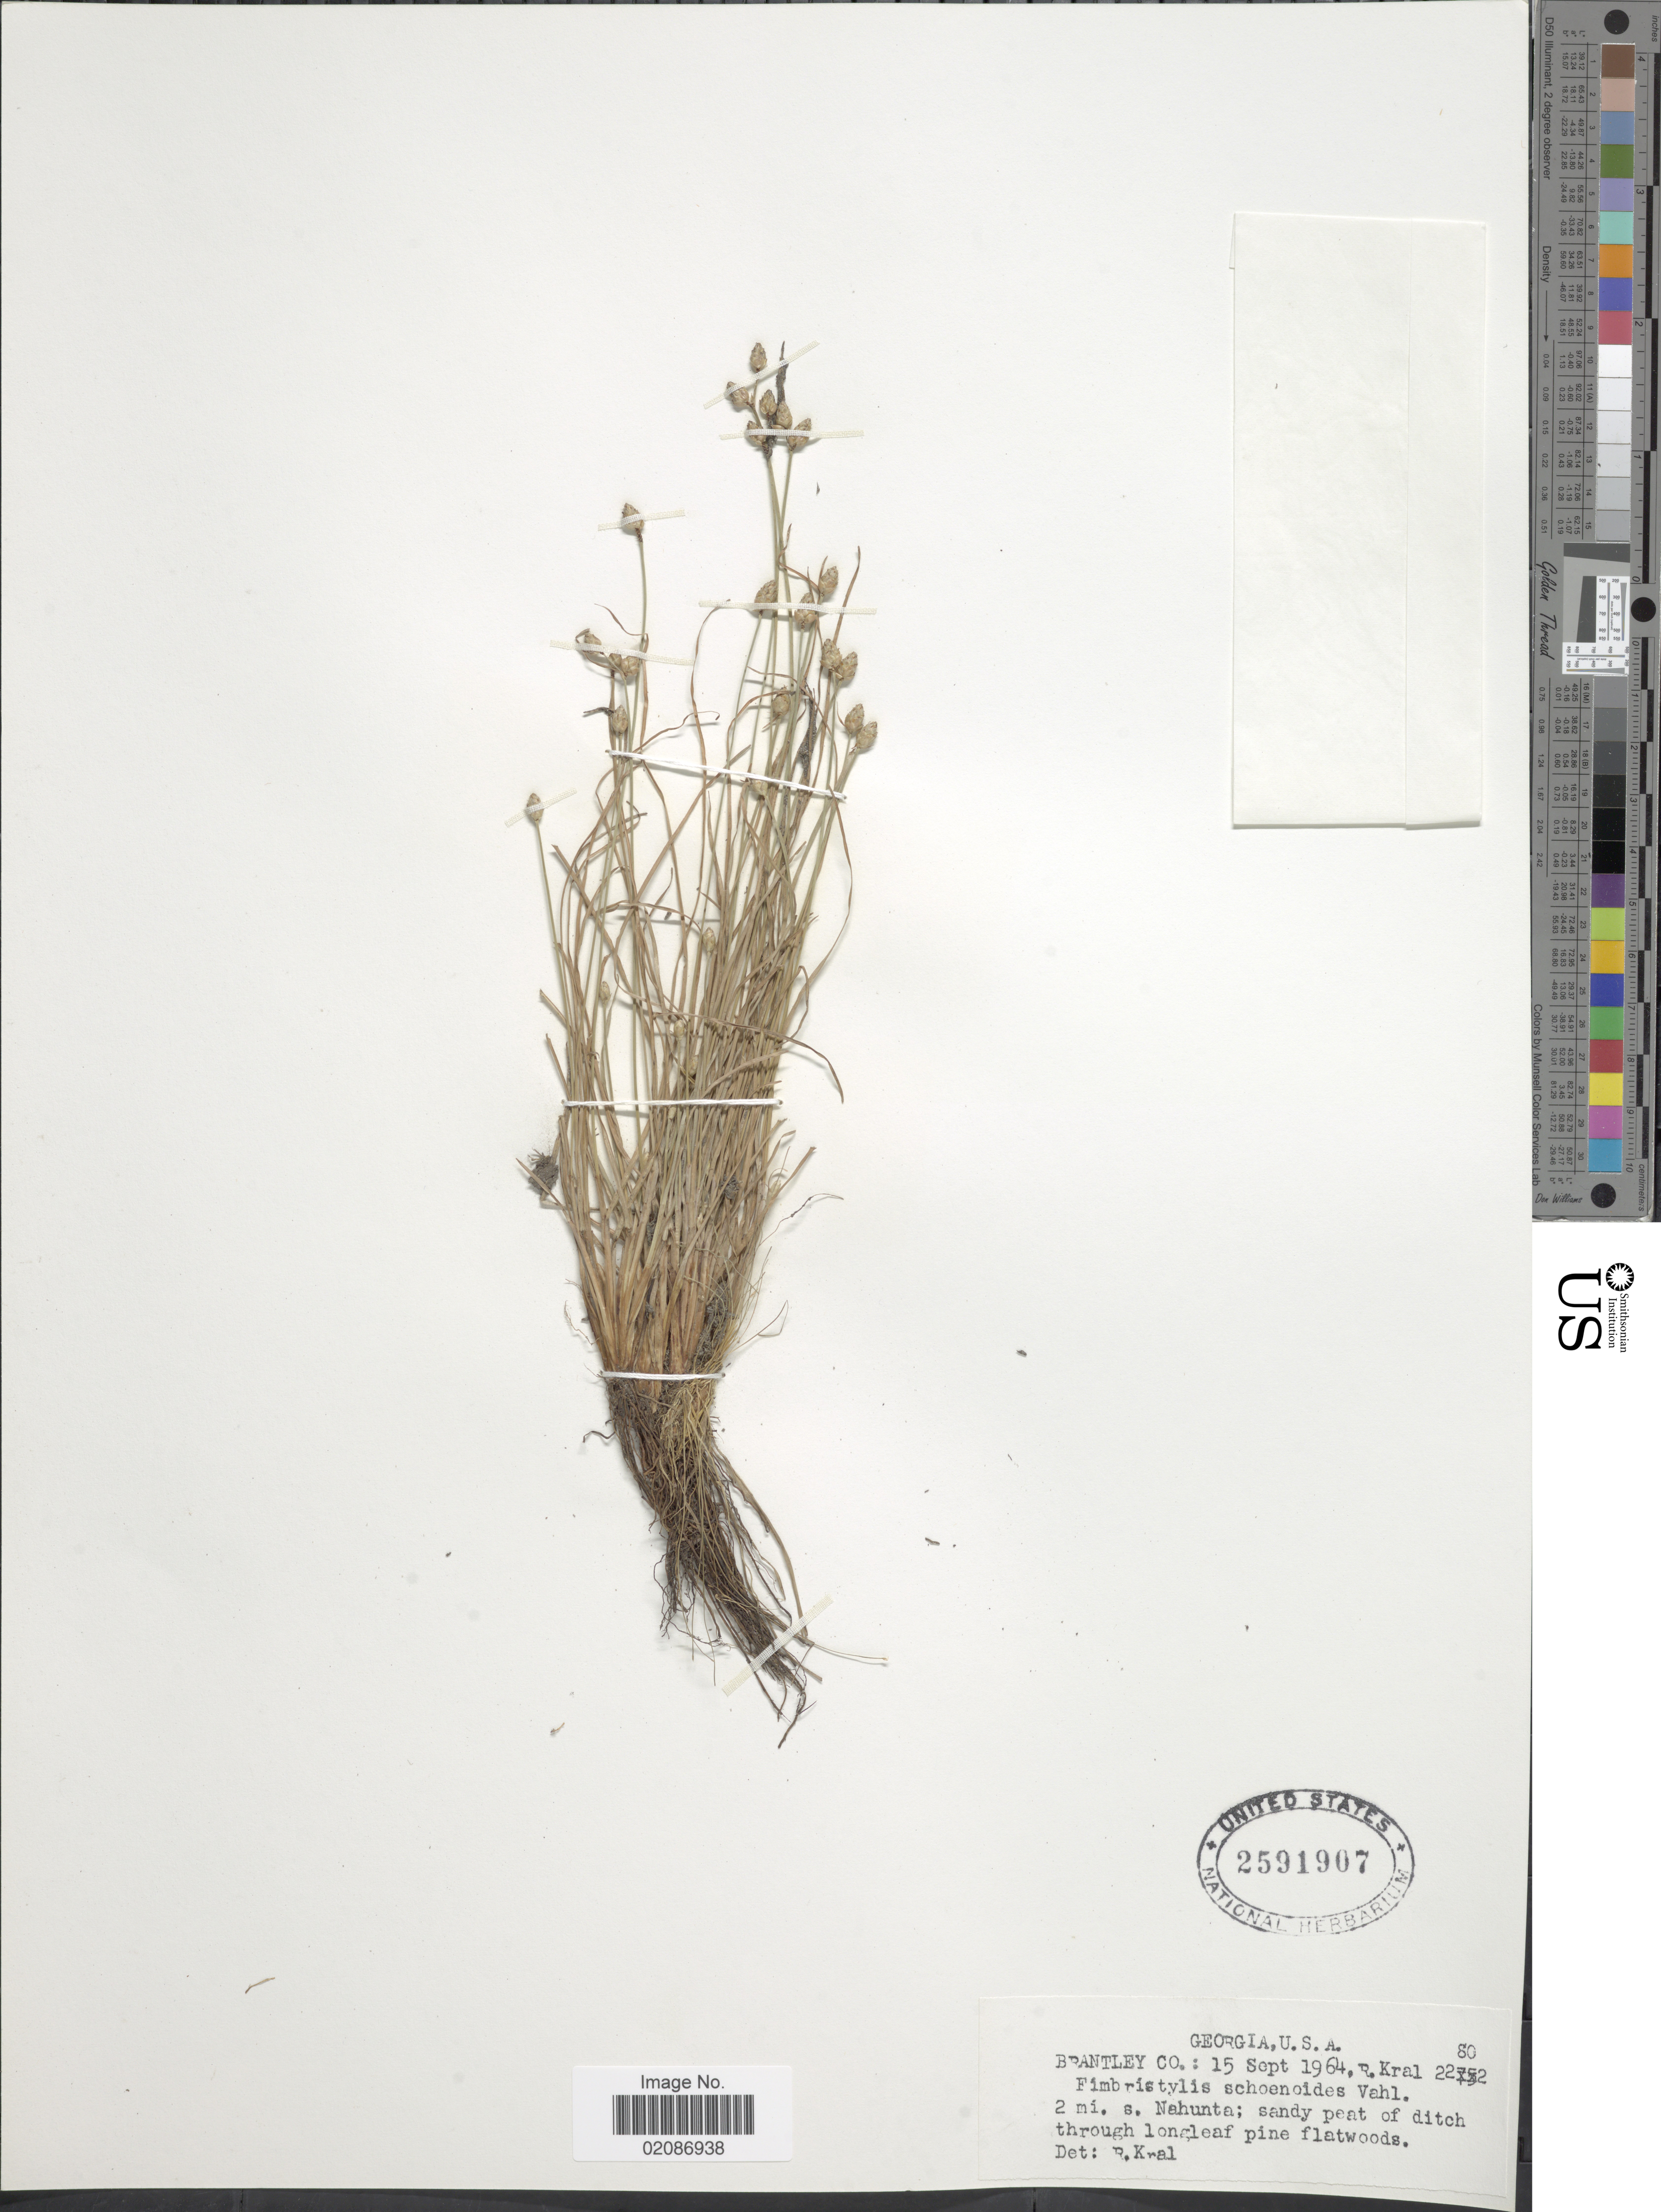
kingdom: Plantae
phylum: Tracheophyta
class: Liliopsida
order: Poales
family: Cyperaceae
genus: Fimbristylis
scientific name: Fimbristylis schoenoides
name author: (Retz.) Vahl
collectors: R. Kral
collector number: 22802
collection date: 1964-09-15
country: United States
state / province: Georgia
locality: Brantley Co.: 2 mi. s. Nahunta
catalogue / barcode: US 2591907